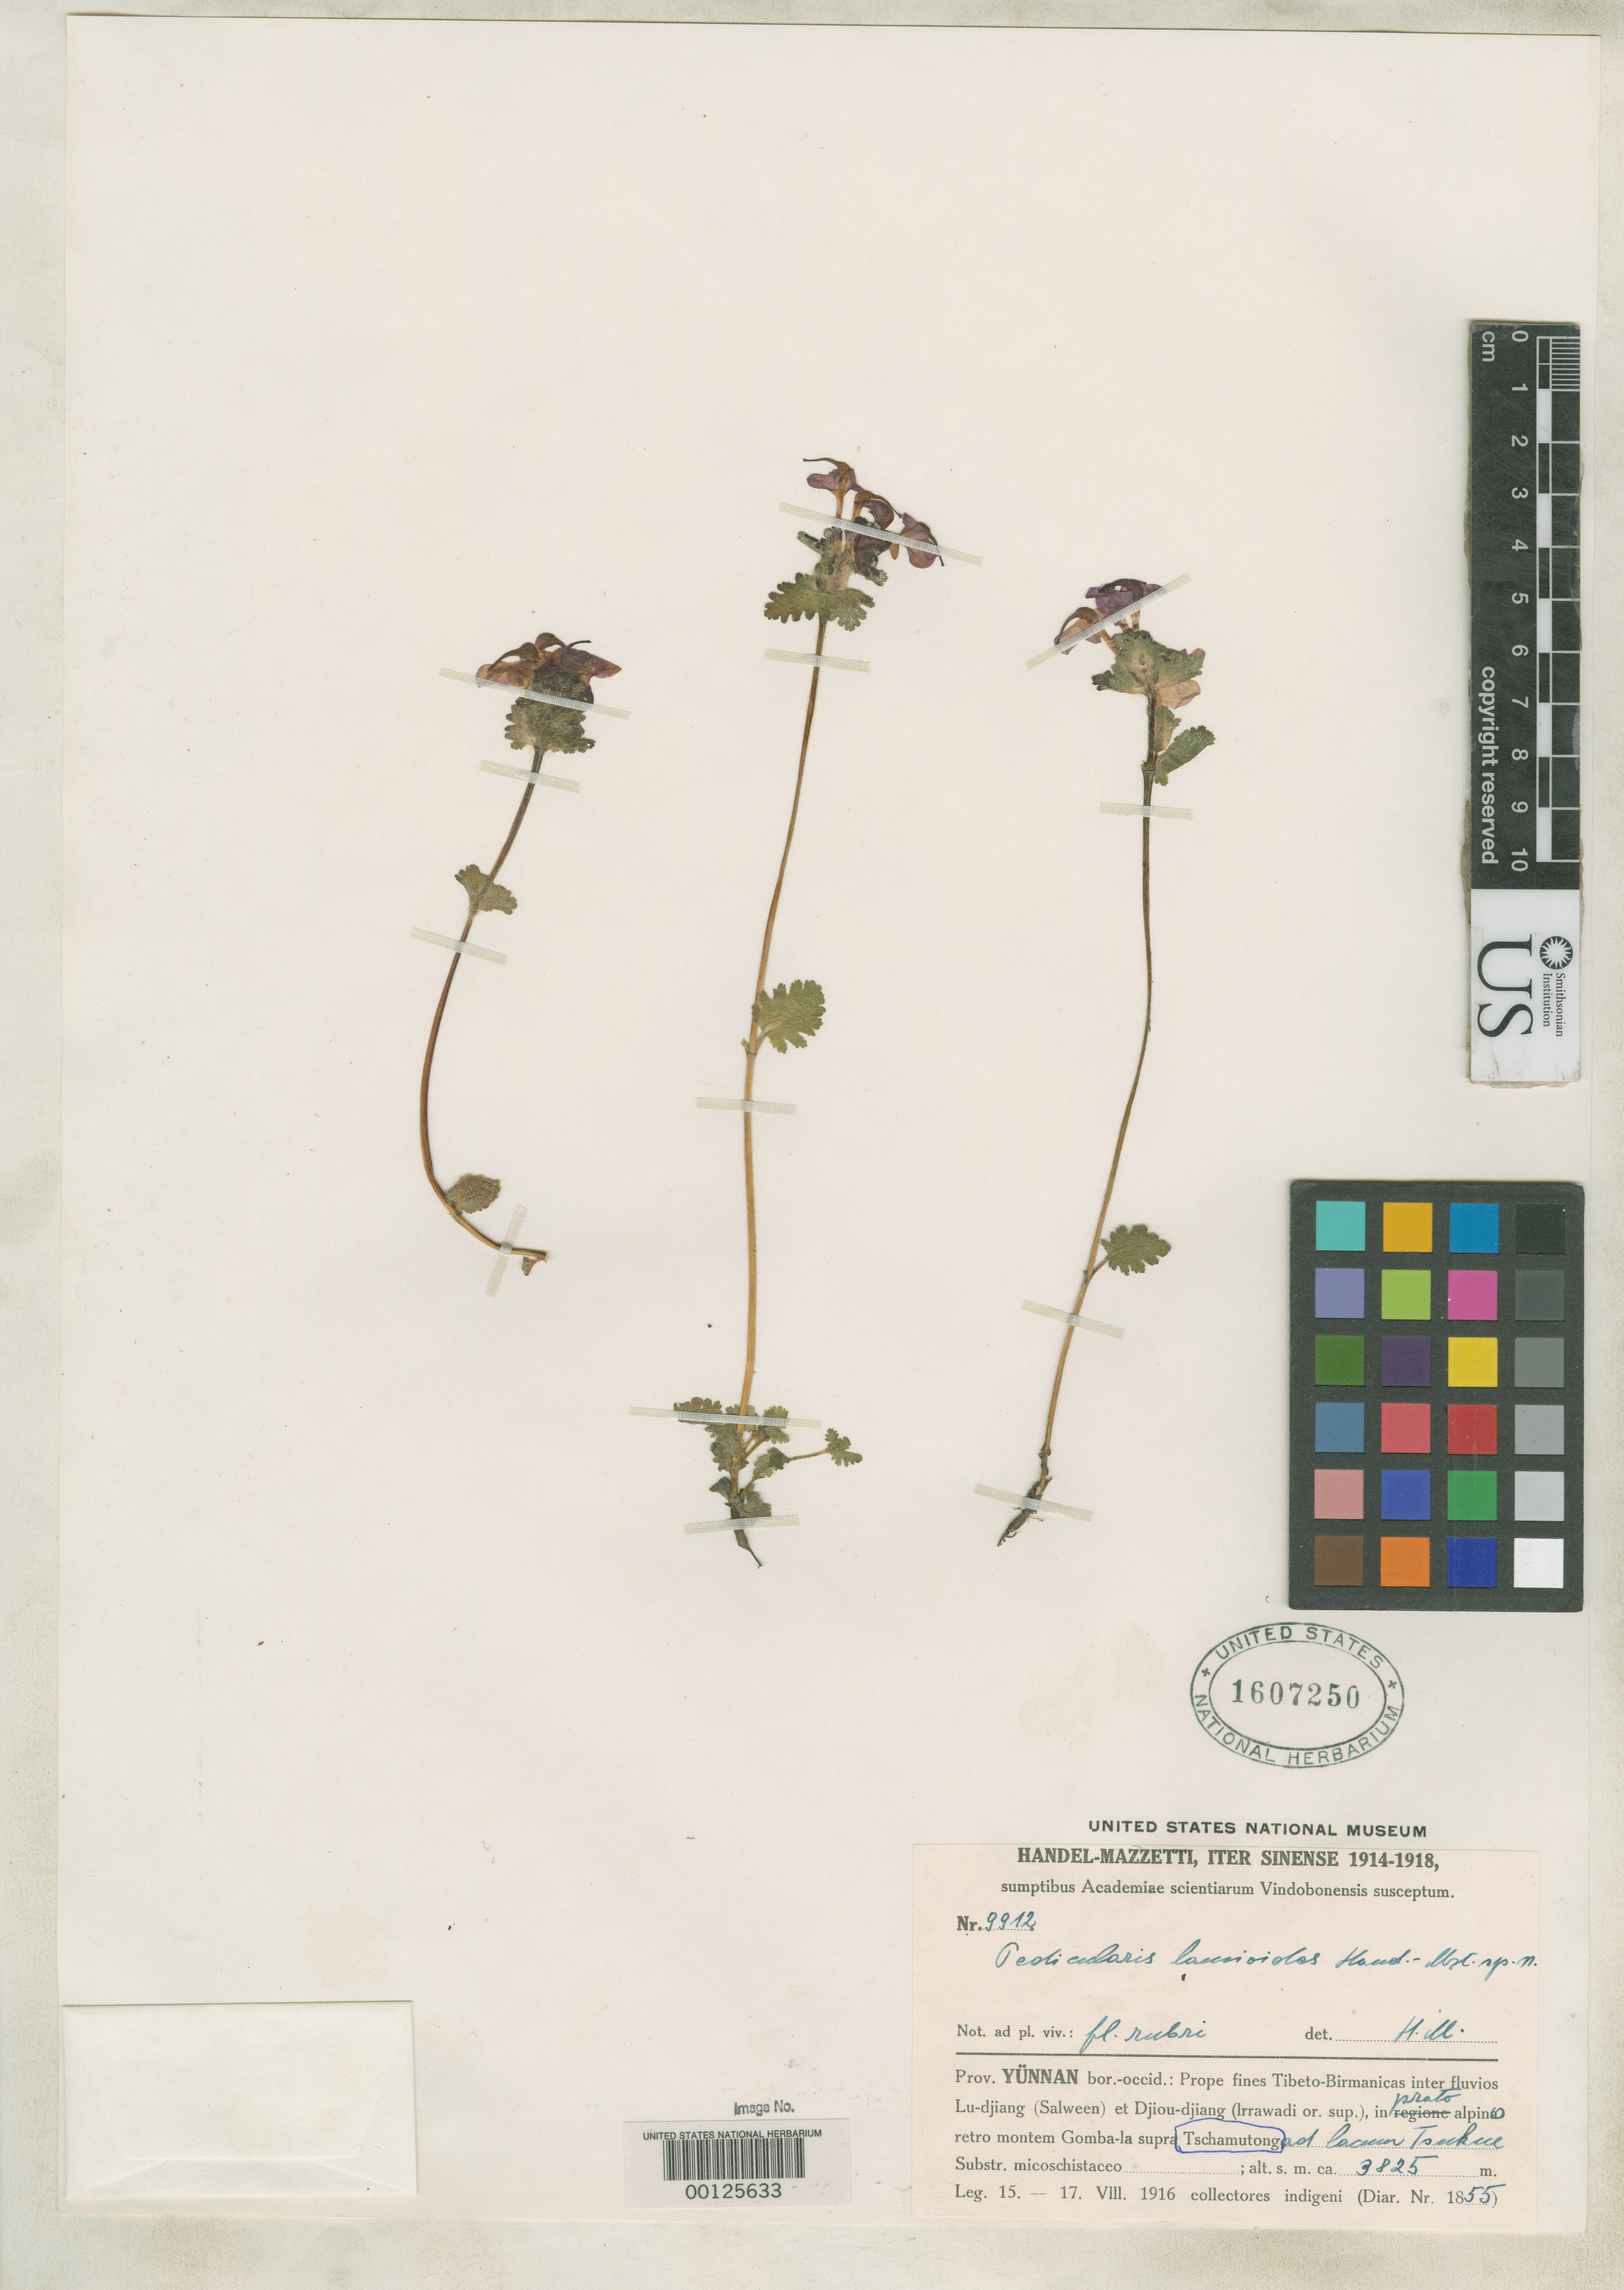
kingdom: Plantae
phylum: Tracheophyta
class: Magnoliopsida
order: Lamiales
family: Orobanchaceae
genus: Pedicularis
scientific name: Pedicularis lamioides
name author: Hand.-Mazz.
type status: Isosyntype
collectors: H. Handel-Mazzetti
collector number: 9912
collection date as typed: Nov 1855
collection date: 1855-11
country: China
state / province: Yunnan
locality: Tschamutong.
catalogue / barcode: US 1607250